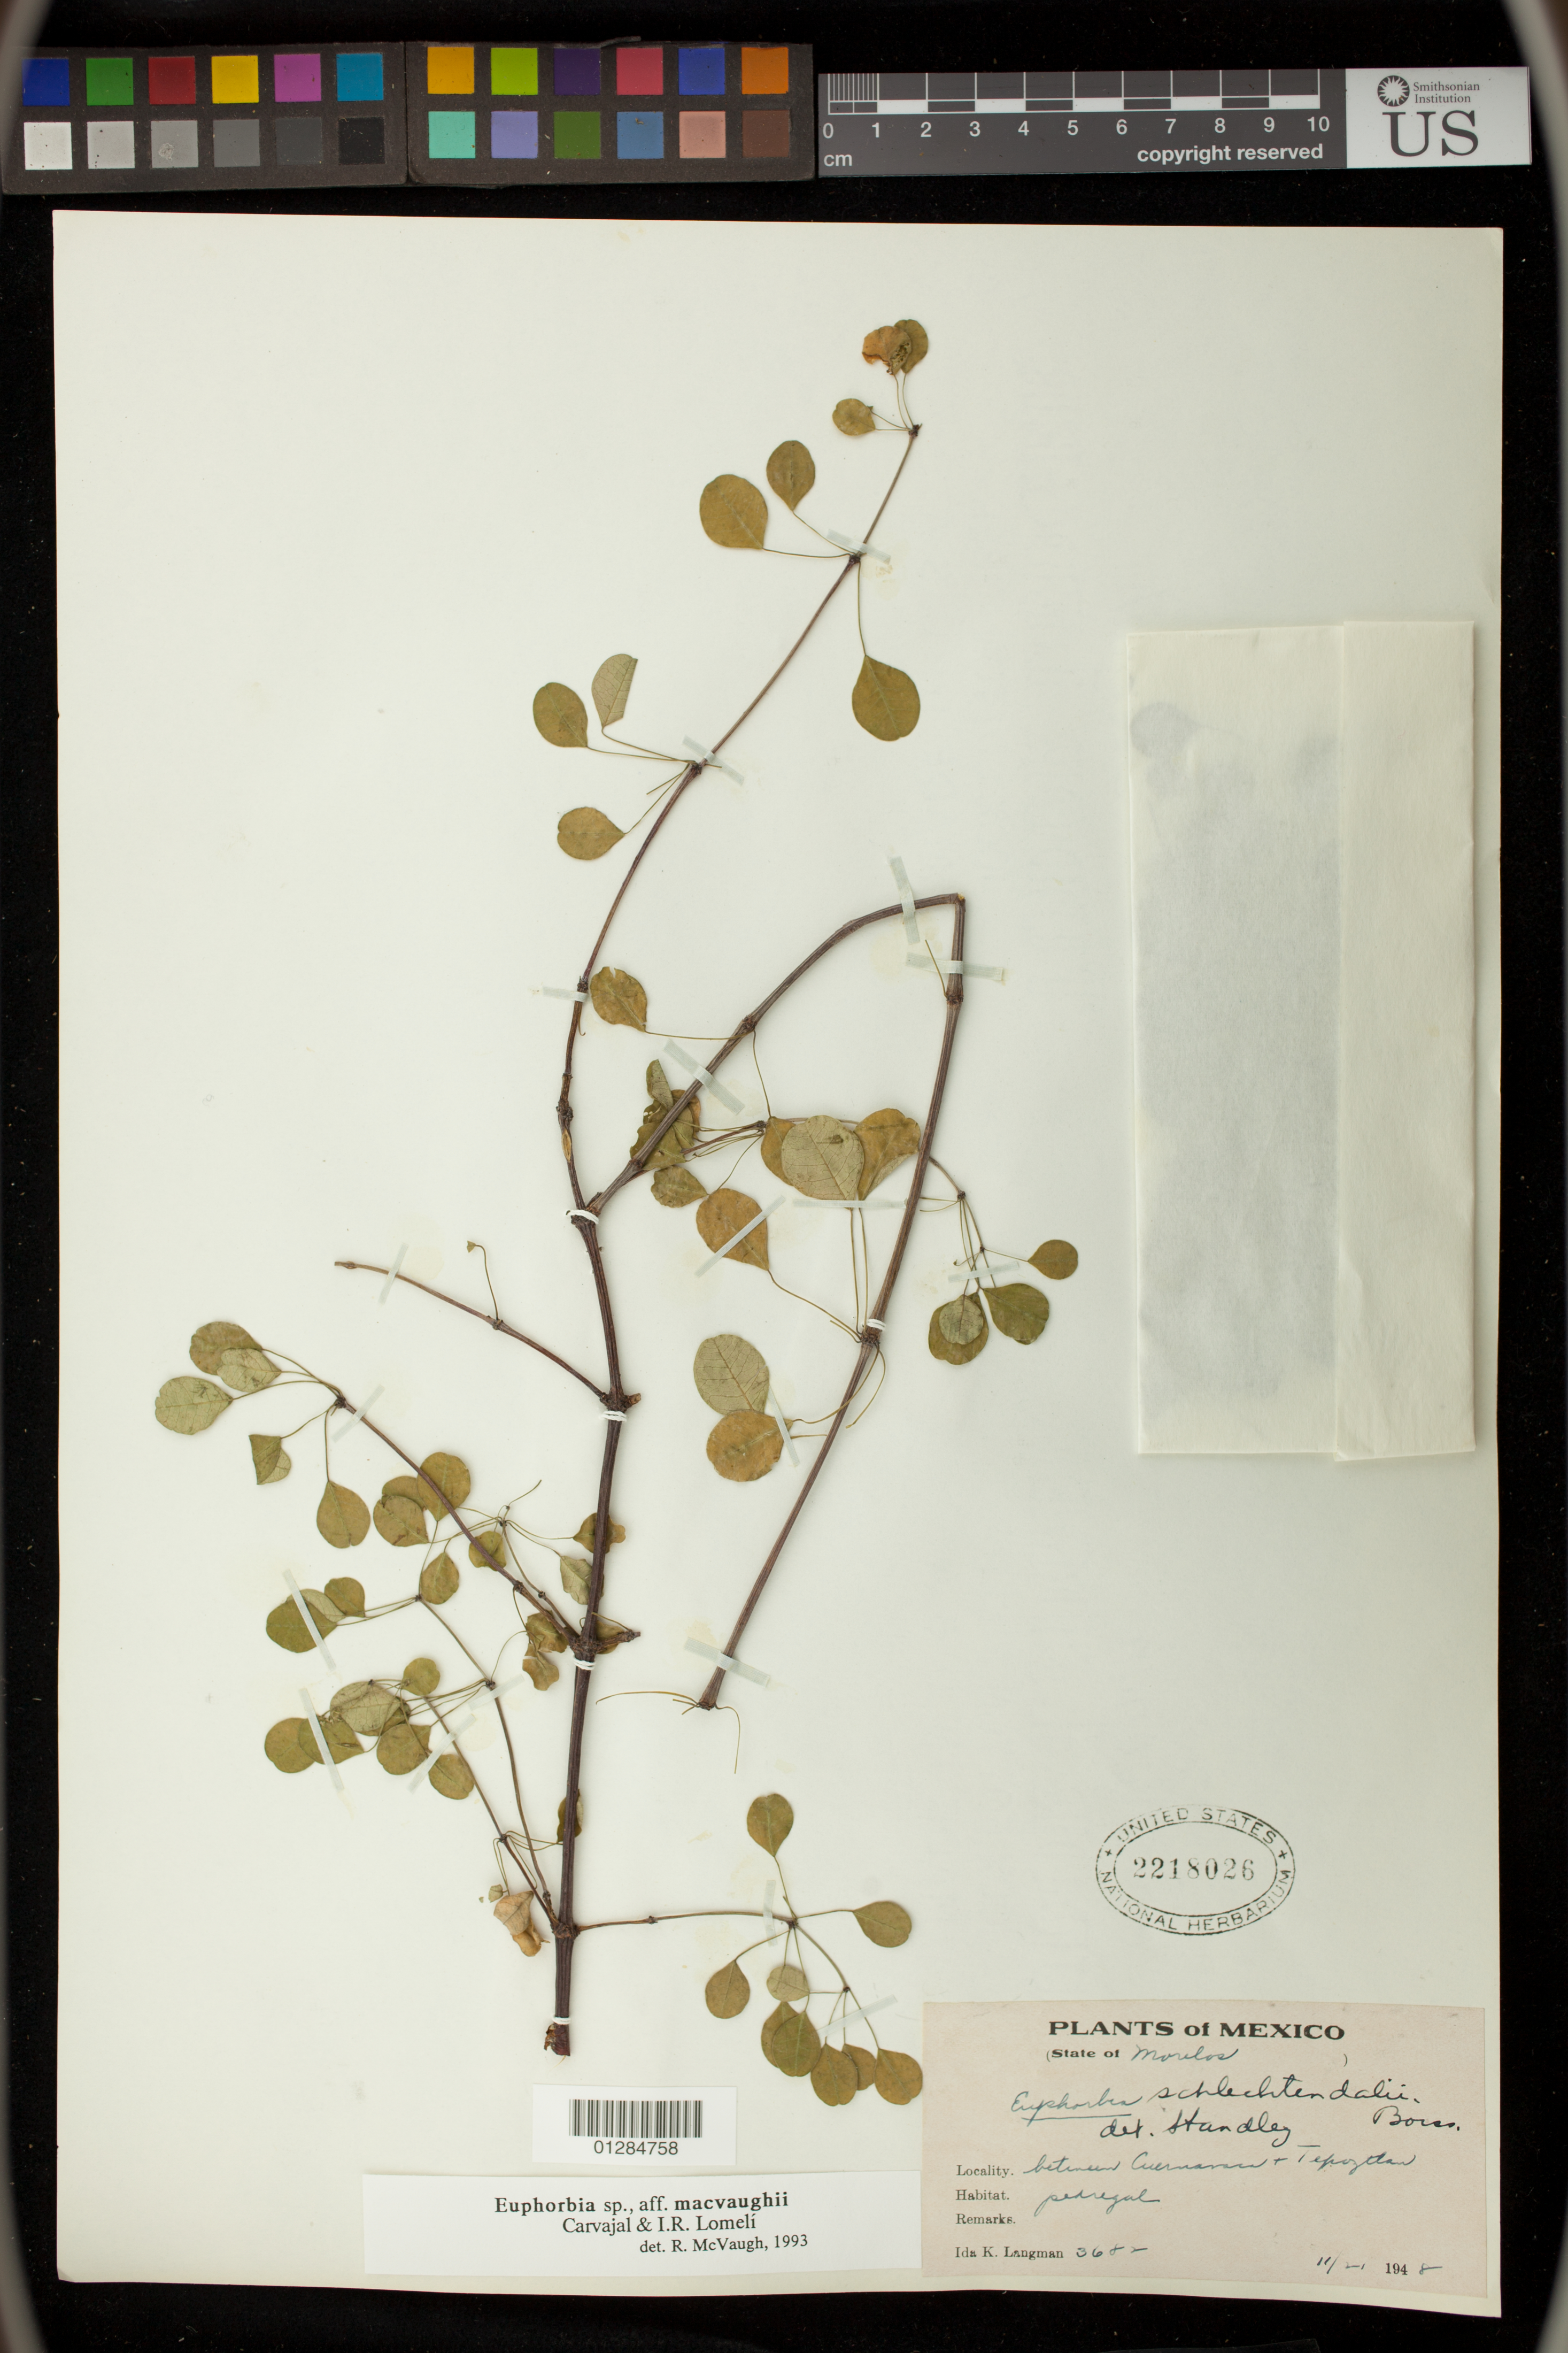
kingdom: Plantae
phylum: Tracheophyta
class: Magnoliopsida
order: Malpighiales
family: Euphorbiaceae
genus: Euphorbia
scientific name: Euphorbia sp.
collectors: I. K. Langman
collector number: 3682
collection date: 1948-11-21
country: Mexico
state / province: Morelos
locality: Between Cuernavaca and Tepoztlán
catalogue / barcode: US 2218026